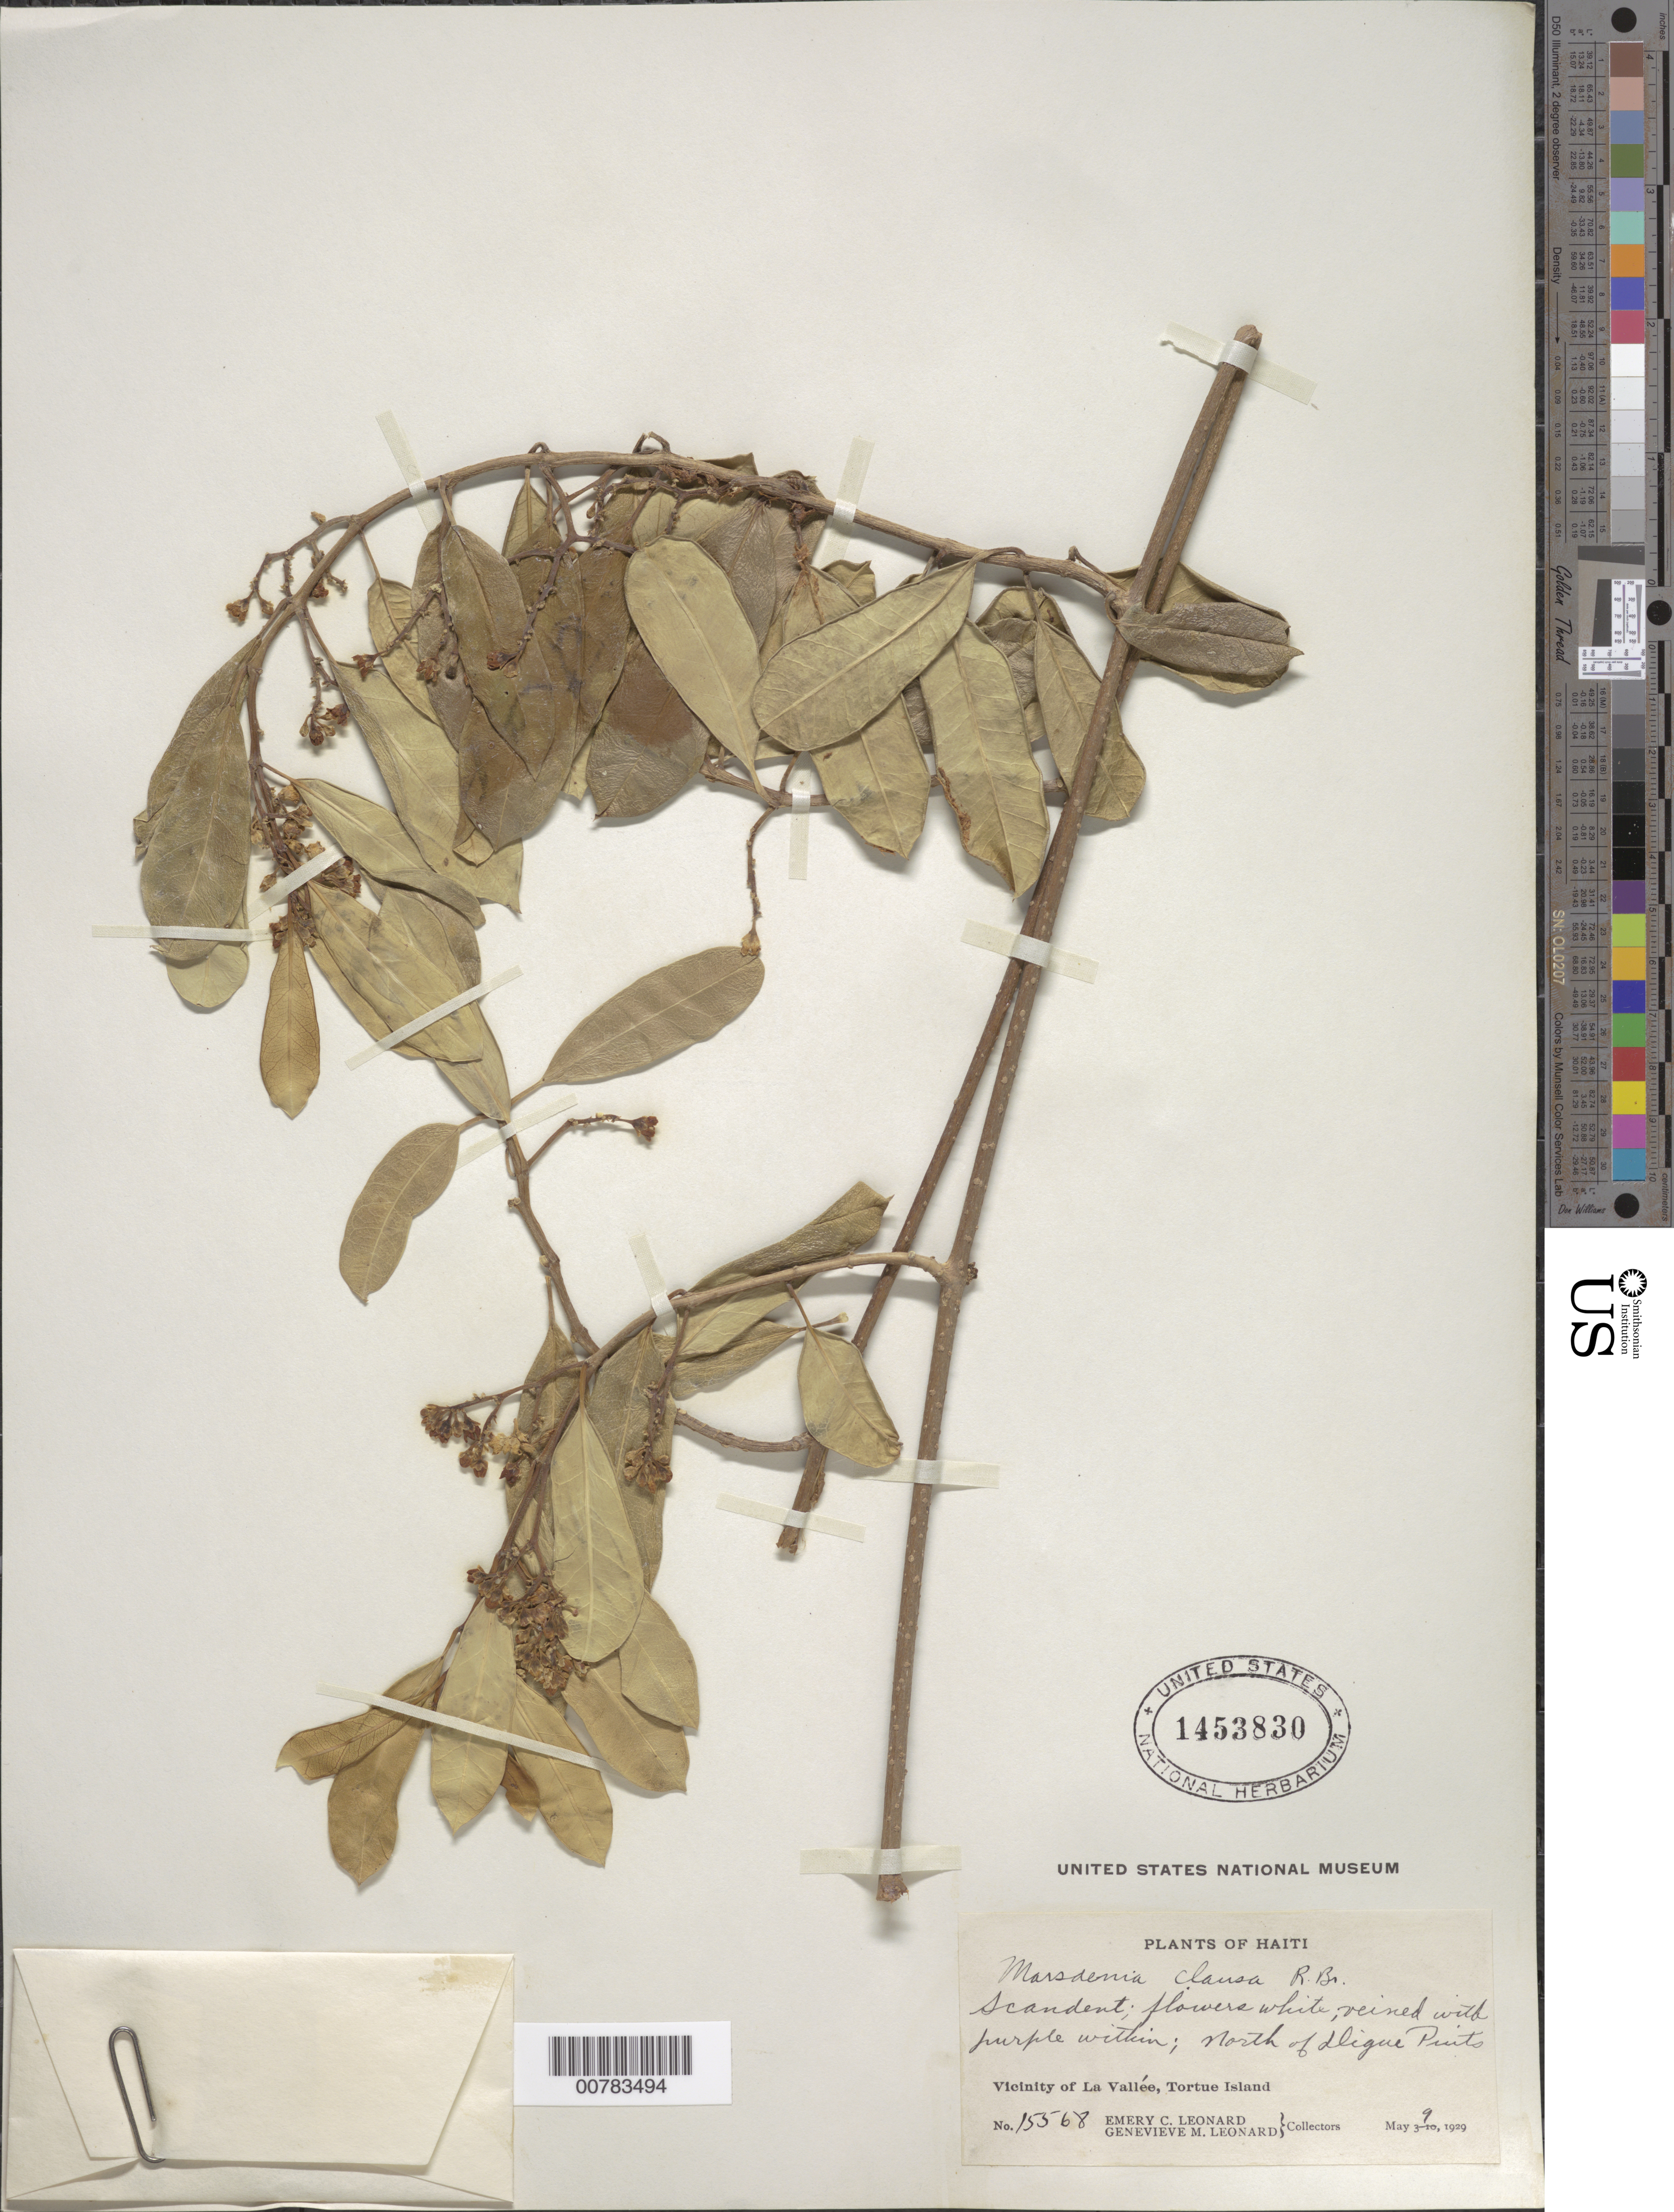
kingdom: Plantae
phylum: Tracheophyta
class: Magnoliopsida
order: Gentianales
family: Apocynaceae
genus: Marsdenia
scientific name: Marsdenia clausa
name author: R. Br.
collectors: E. C. Leonard & G. M. Leonard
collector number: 15568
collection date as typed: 09 May 1929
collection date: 1929-05-09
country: Haiti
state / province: Nord-Óuest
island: Île de la Tortue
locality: Tortue Island, vicinity of La Vallée, north of Dique Pints.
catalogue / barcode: US 1453830